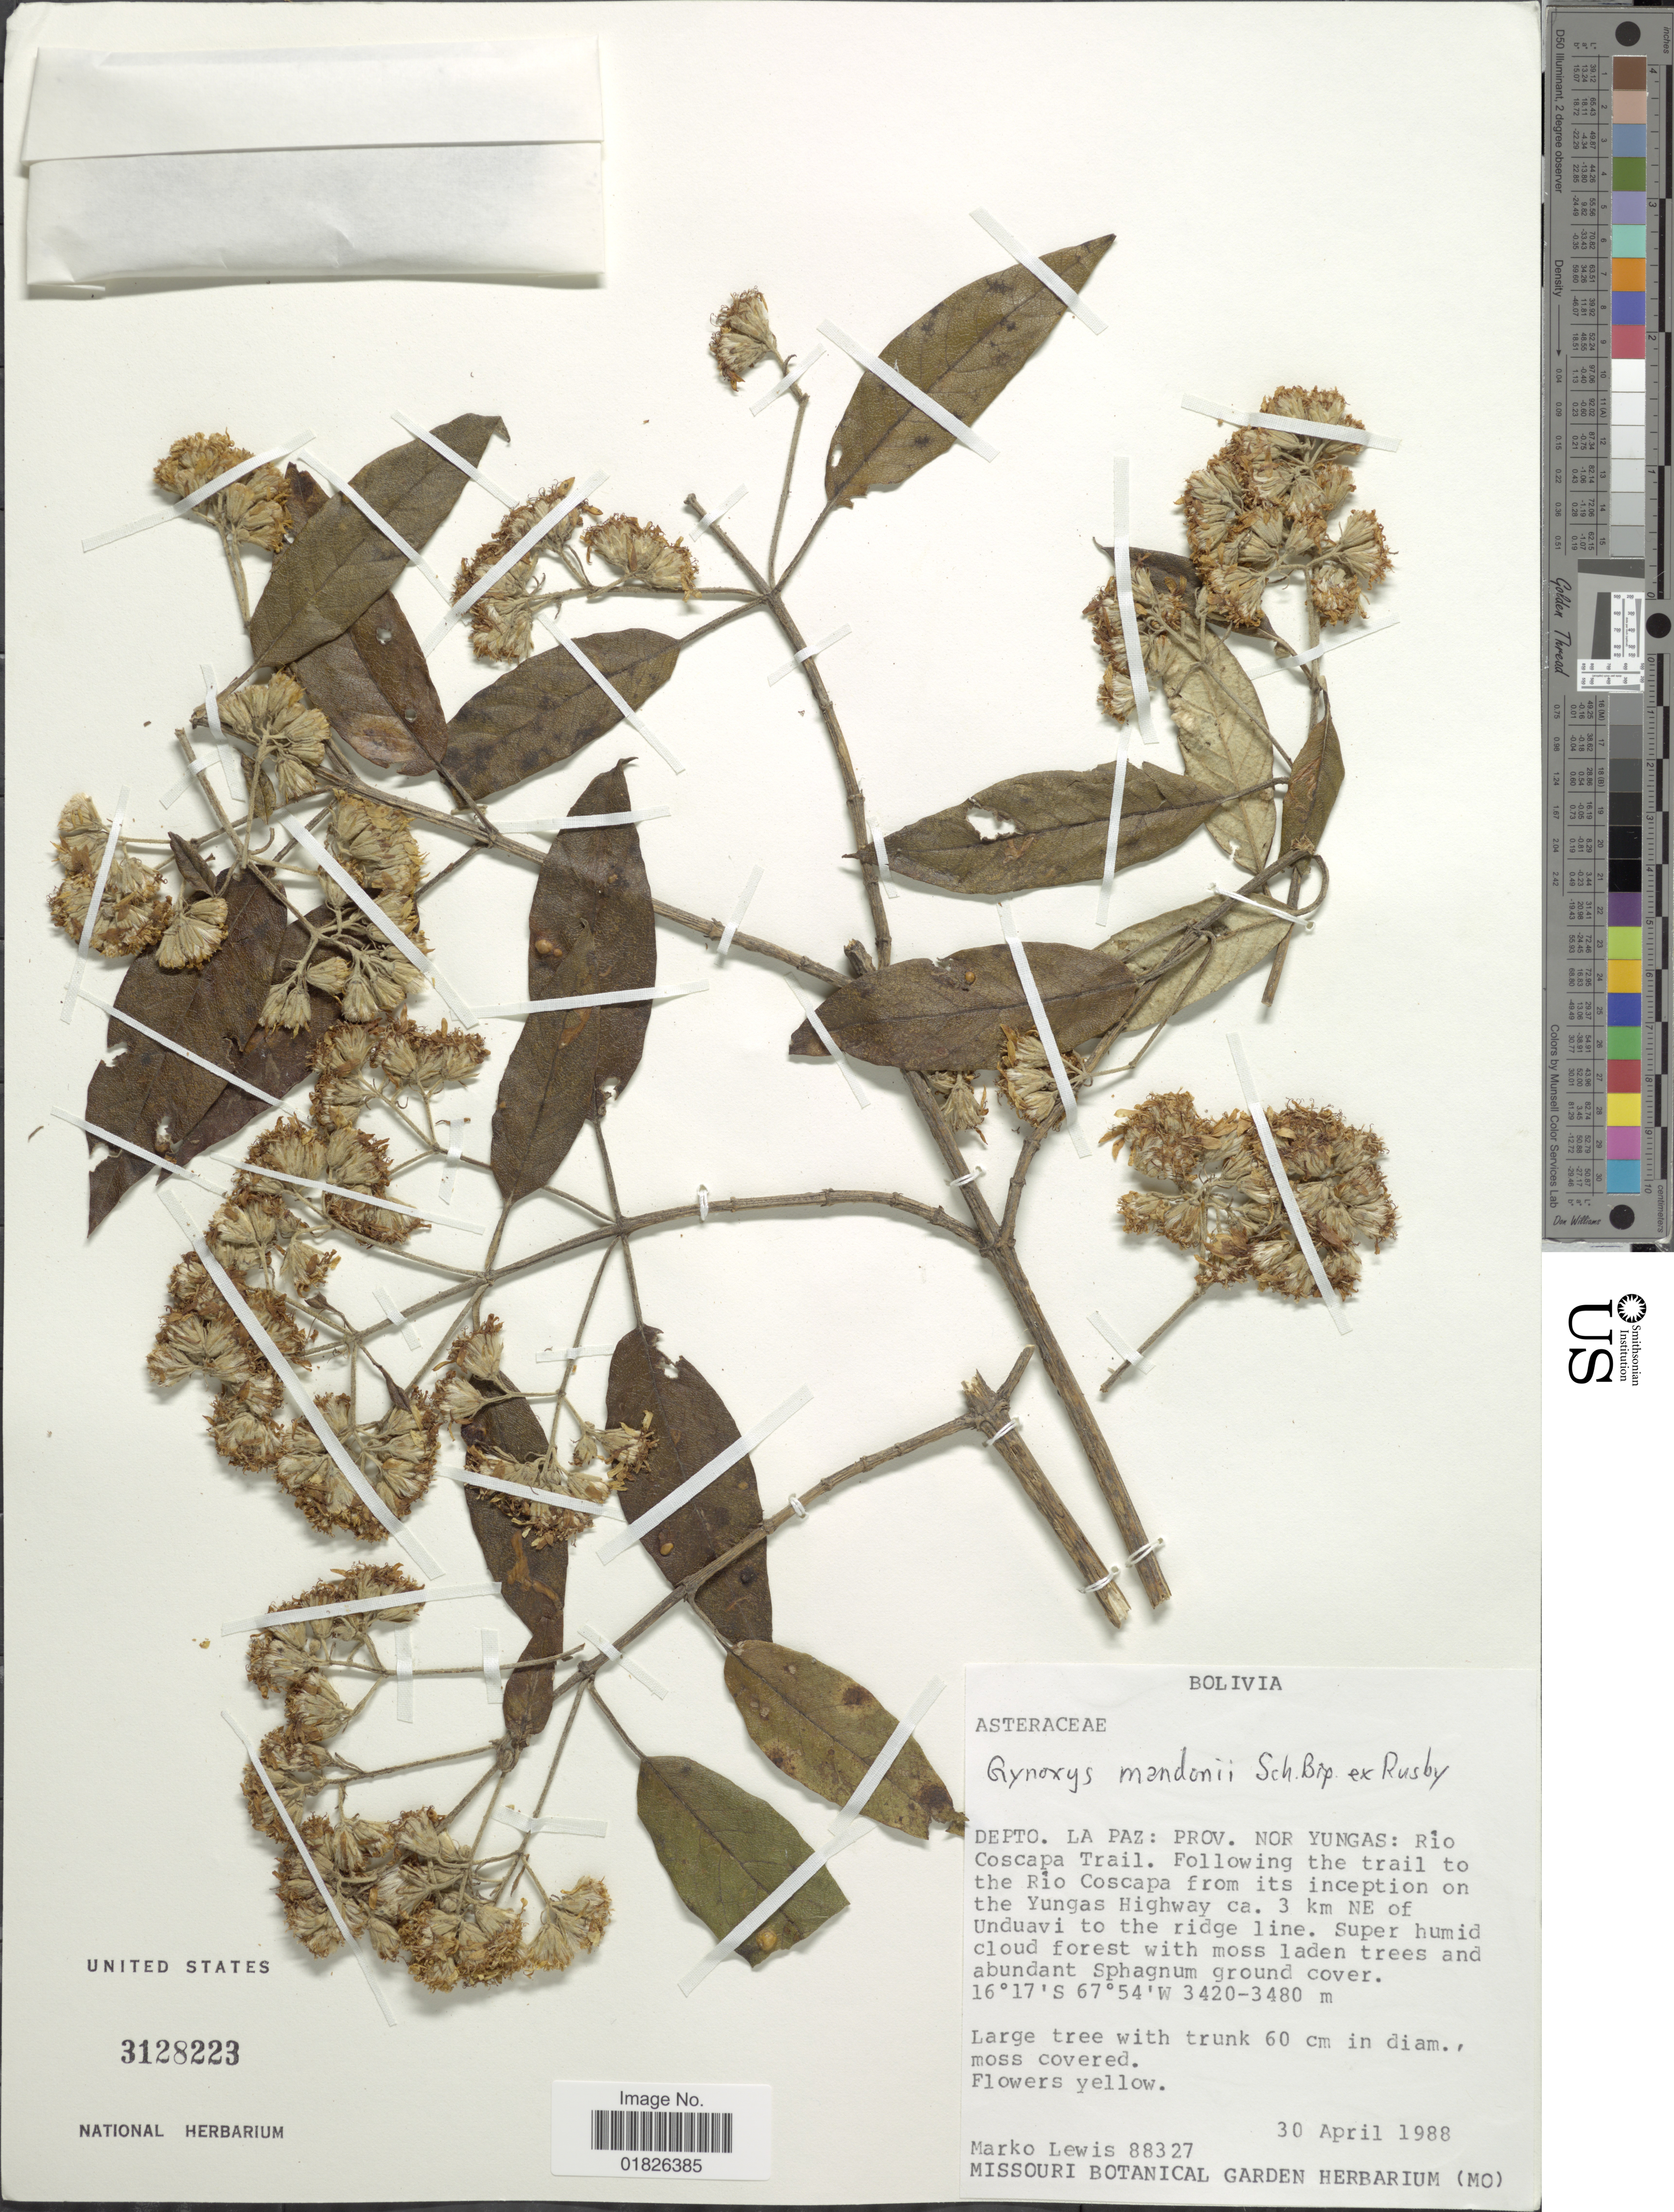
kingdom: Plantae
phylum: Tracheophyta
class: Magnoliopsida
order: Asterales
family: Asteraceae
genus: Gynoxys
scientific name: Gynoxys mandonii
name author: Sch. Bip. ex Rusby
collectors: M. A. Lewis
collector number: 88327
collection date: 1988-04-30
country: Bolivia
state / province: La Paz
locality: Prov. Nor Yungas: Rio Coscapa Trail, following the trail to the Rio Coscapa from its inception on the Yungas Highway ca. 3 km NE of Unduavi to the ridge line.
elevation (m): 3420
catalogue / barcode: US 3128223